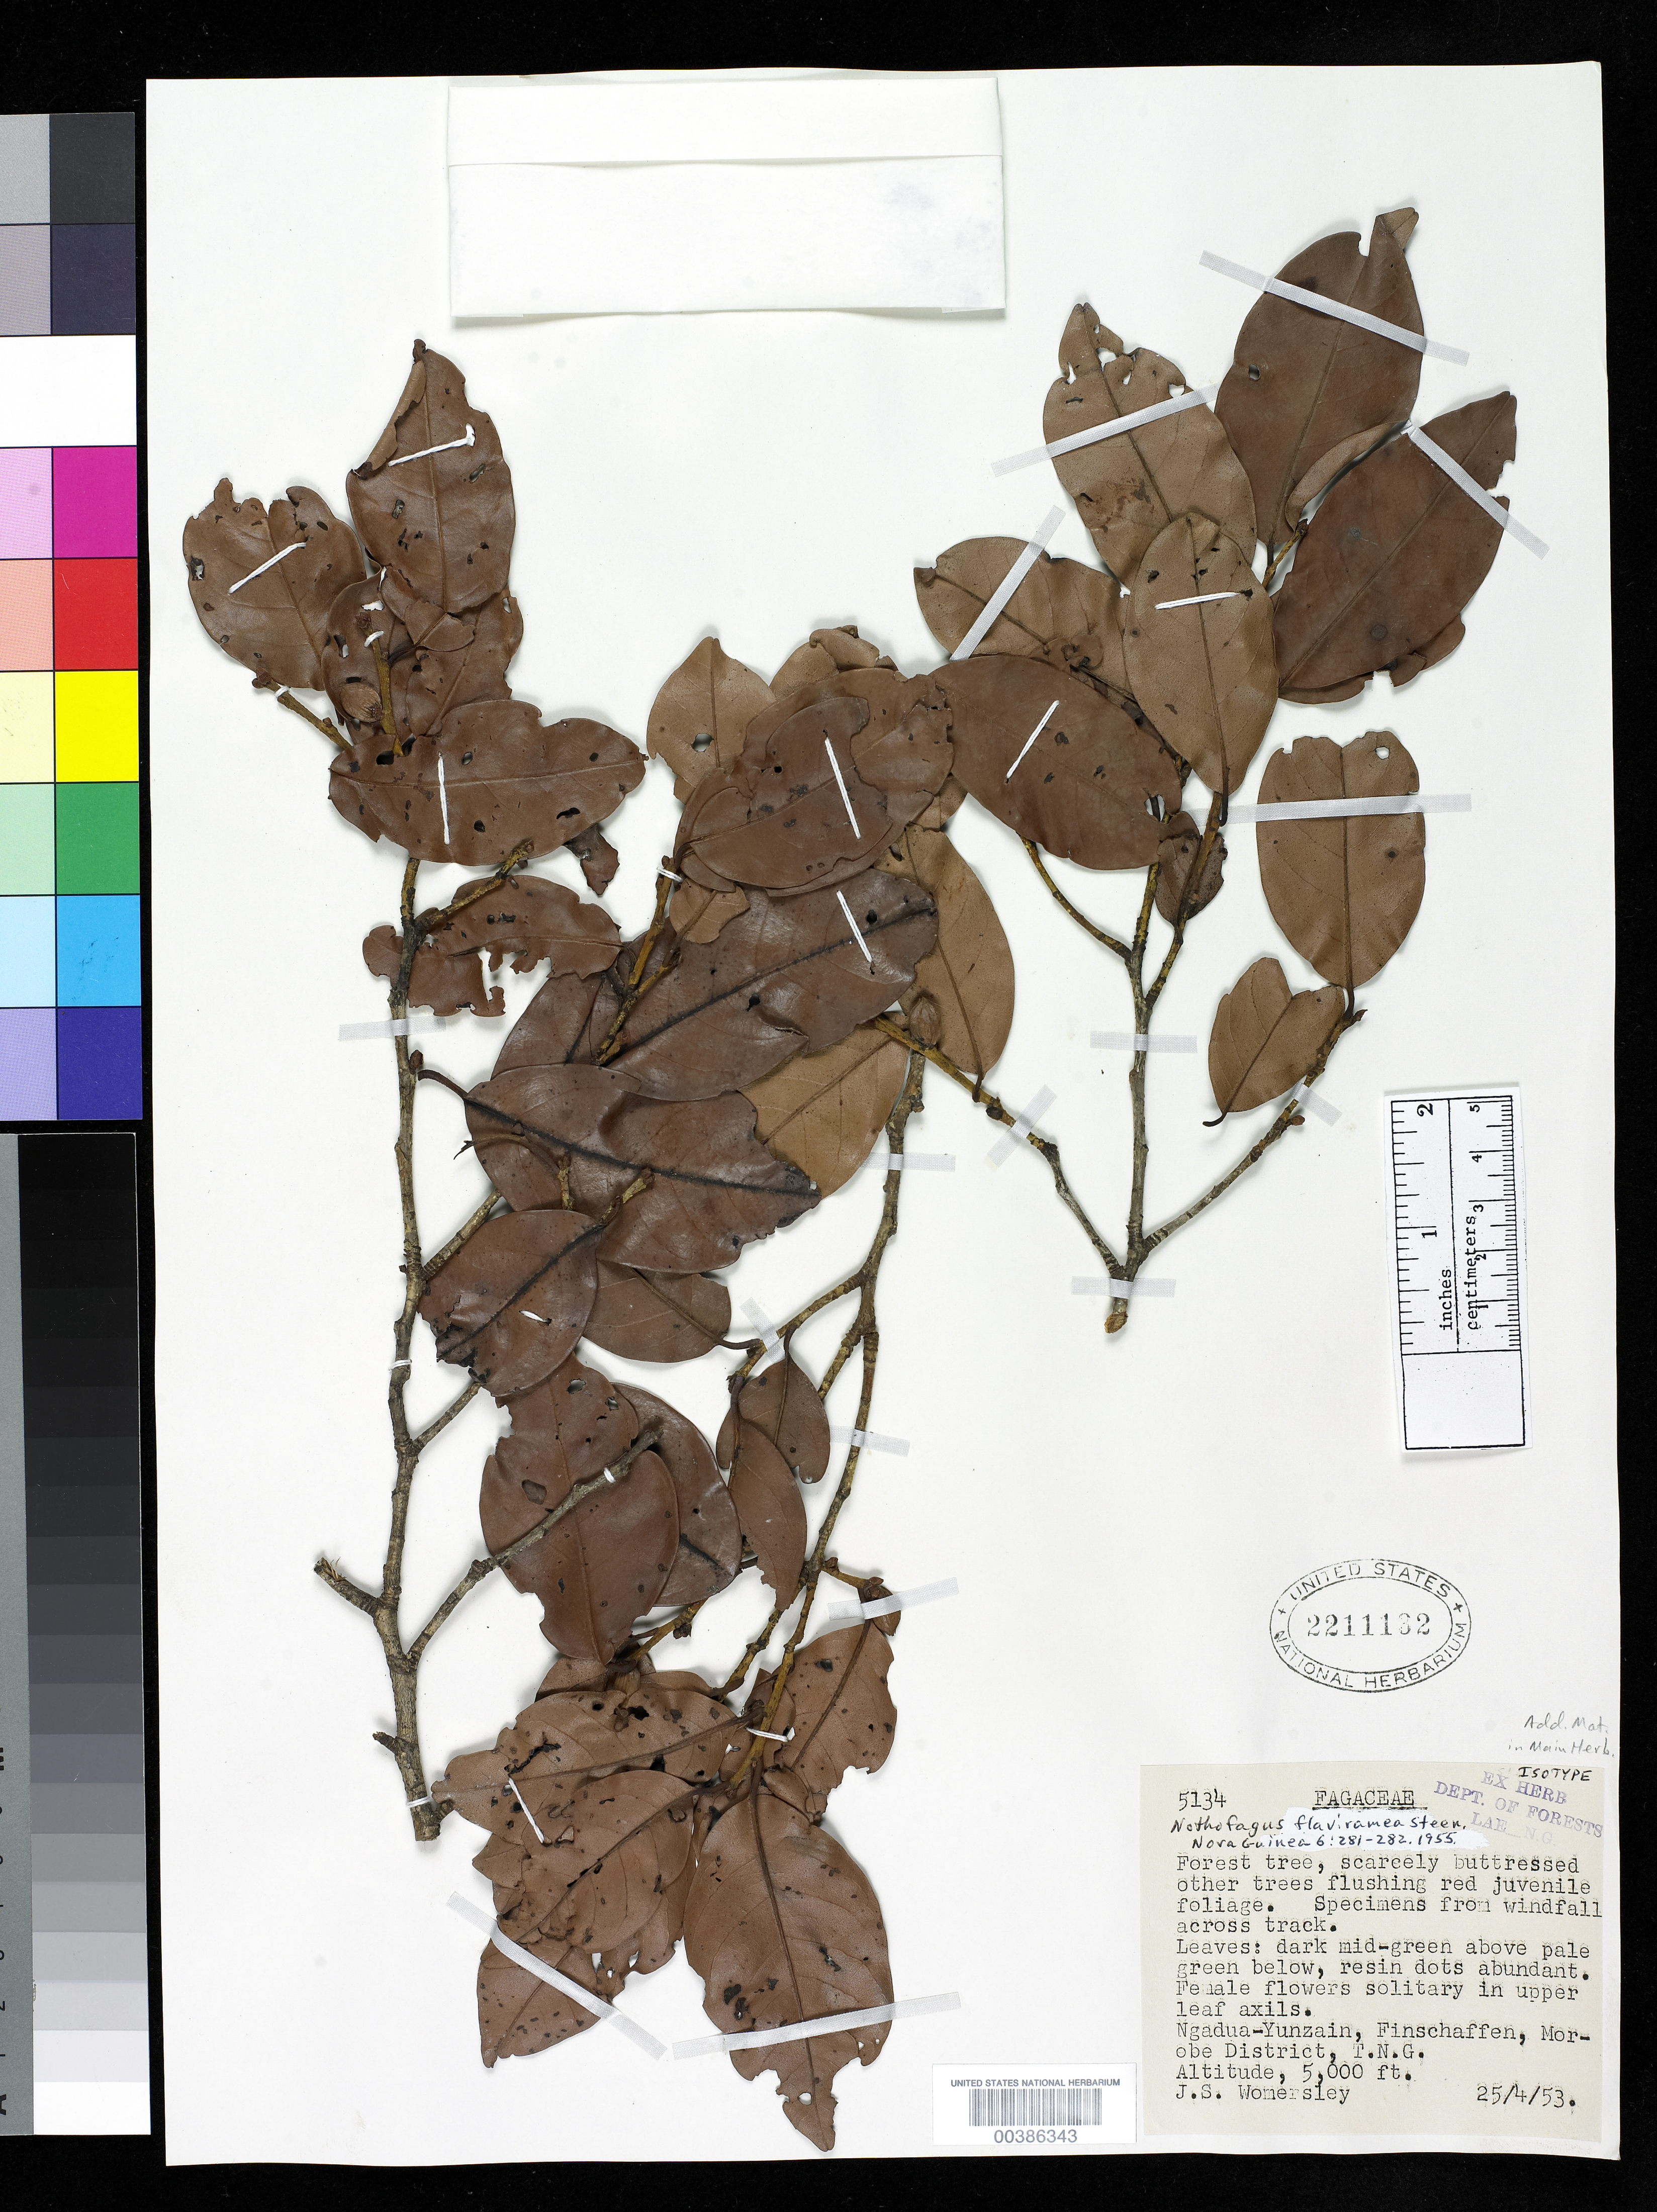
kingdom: Plantae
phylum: Tracheophyta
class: Magnoliopsida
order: Fagales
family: Nothofagaceae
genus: Nothofagus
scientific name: Nothofagus flaviramea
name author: Steenis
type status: Isotype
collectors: J. S. Womersley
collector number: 5134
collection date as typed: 25 Apr 1953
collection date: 1953-04-25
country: Papua New Guinea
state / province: Morobe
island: New Guinea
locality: Ngadua-yunzain, Finschaffen.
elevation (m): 1524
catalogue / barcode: US 2211132